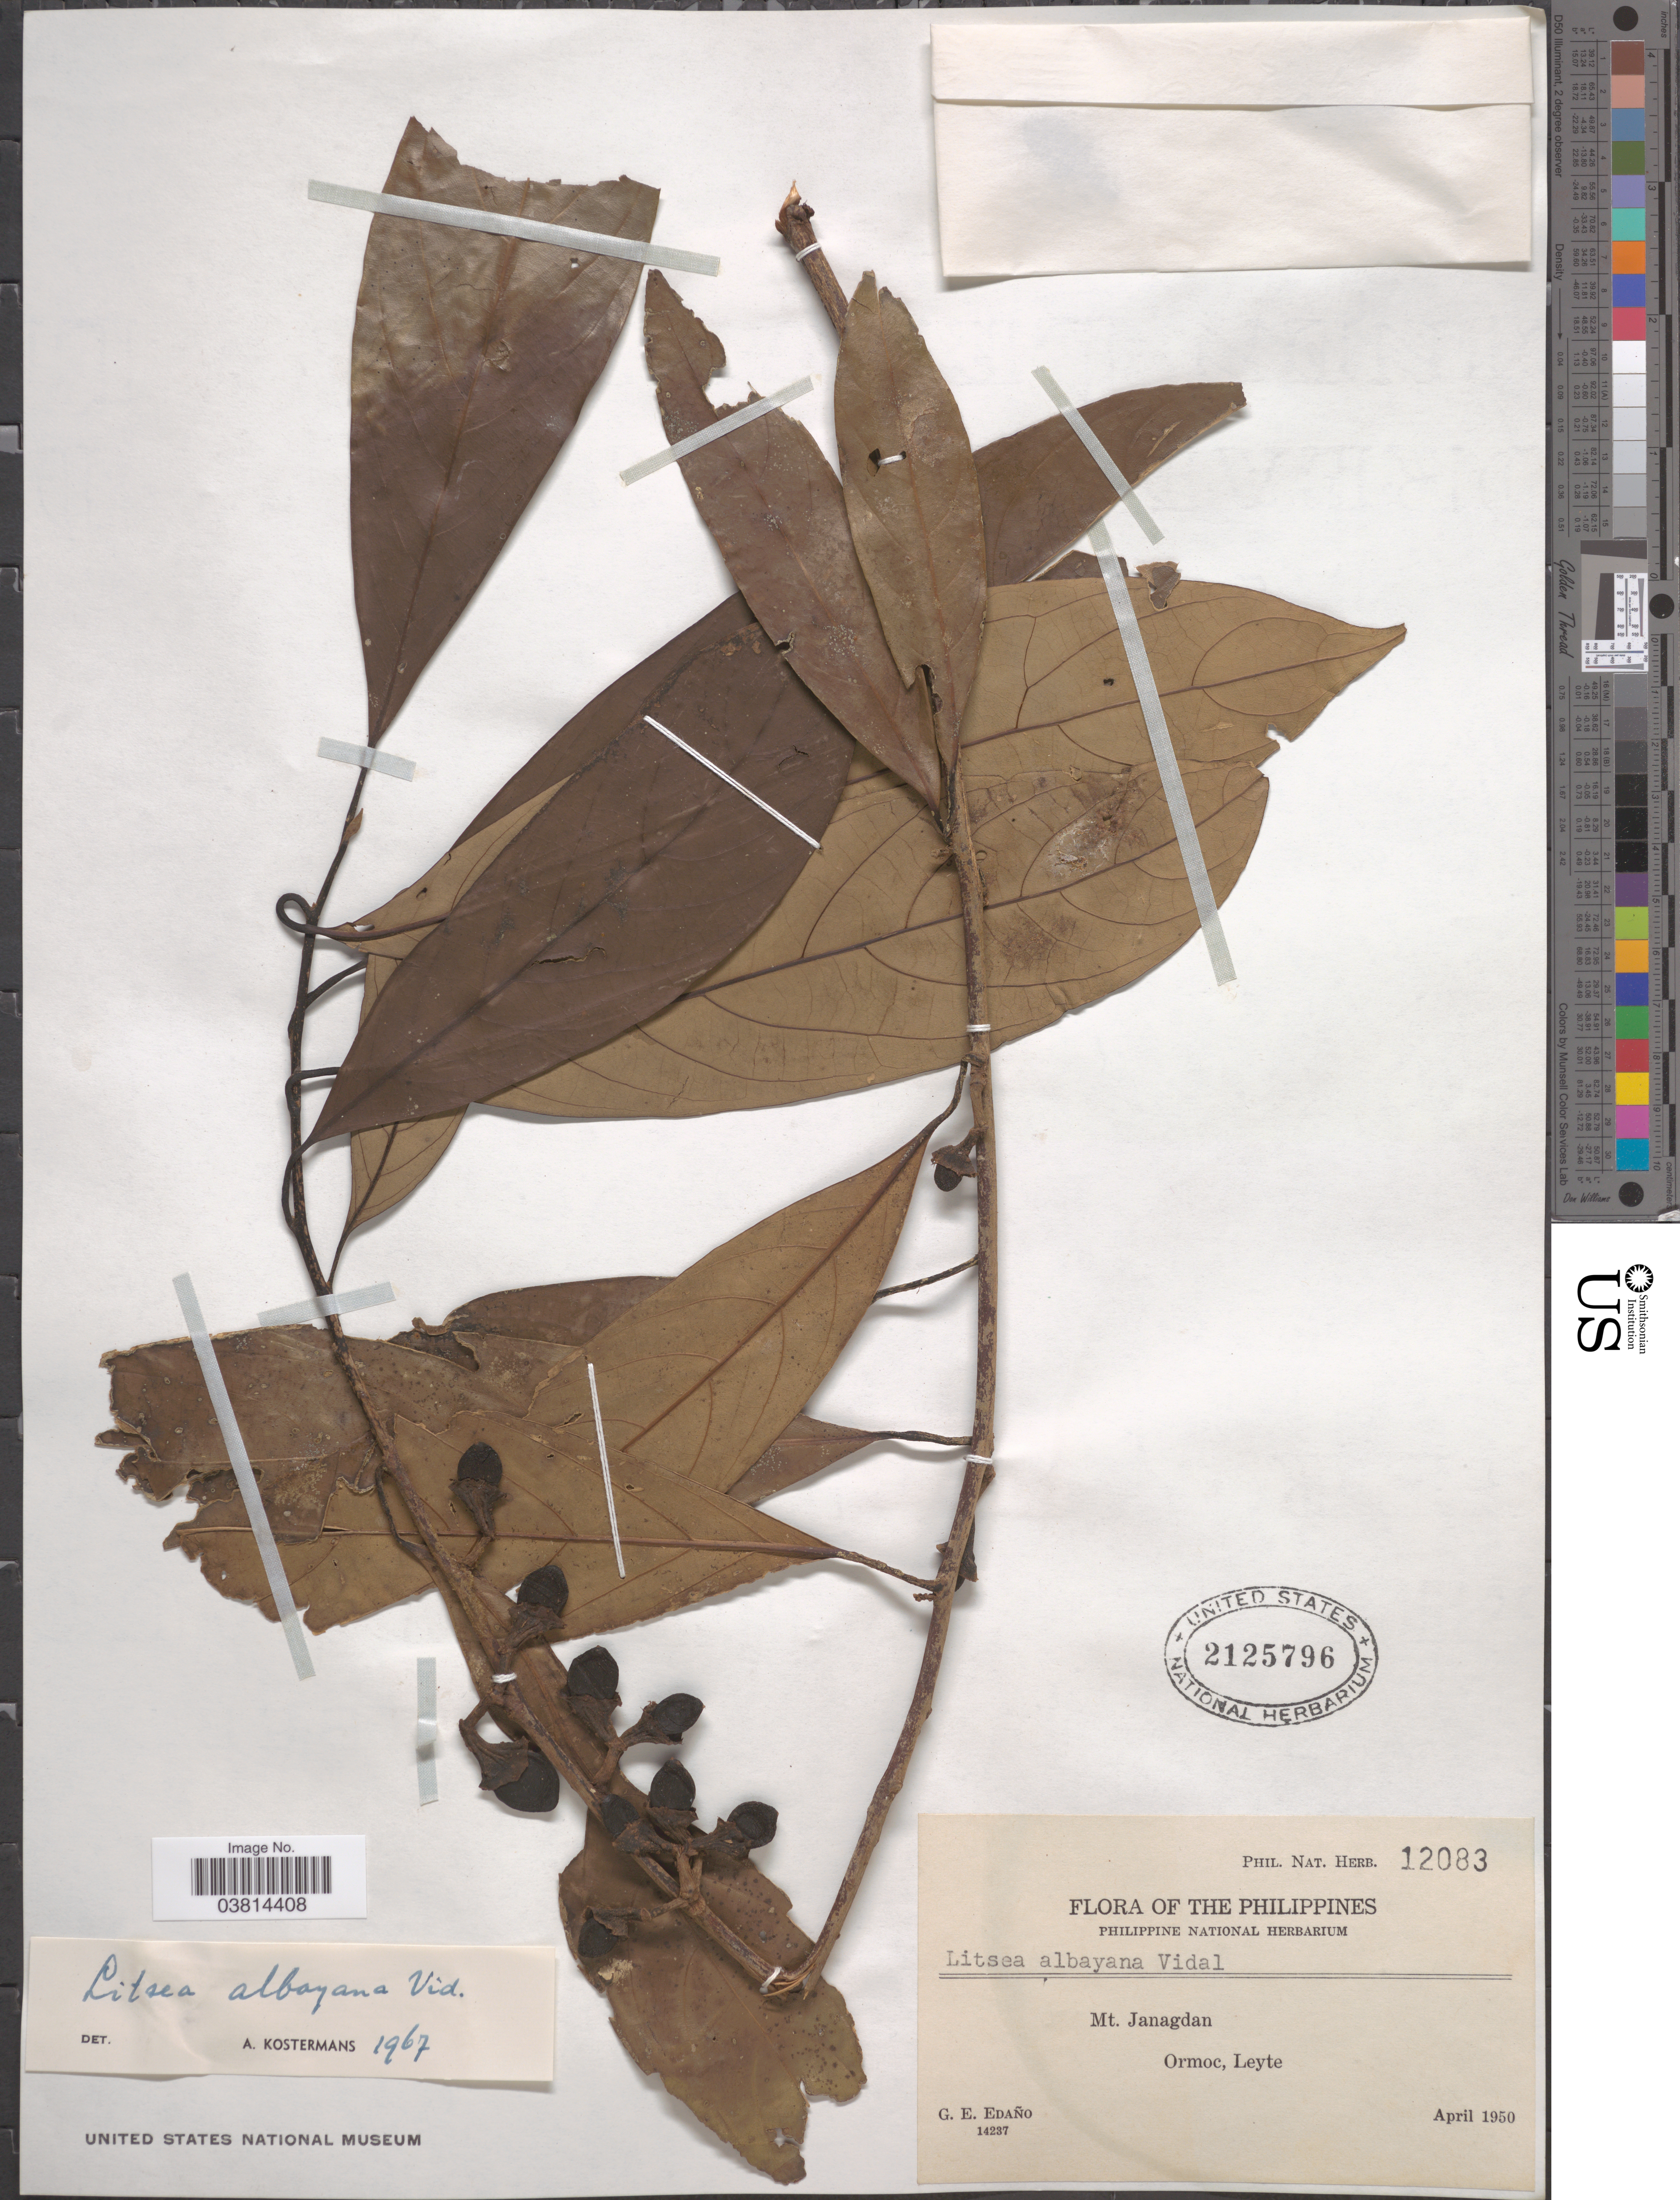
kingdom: Plantae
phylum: Tracheophyta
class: Magnoliopsida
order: Laurales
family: Lauraceae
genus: Litsea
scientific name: Litsea albayana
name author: S. Vidal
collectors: G. E. Edaño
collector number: Phil. Nat. Herb 12083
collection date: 1950-04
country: Philippines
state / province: Eastern Visayas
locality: Mt. Janagdan. Ormoc, Leyte.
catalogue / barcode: US 2125796